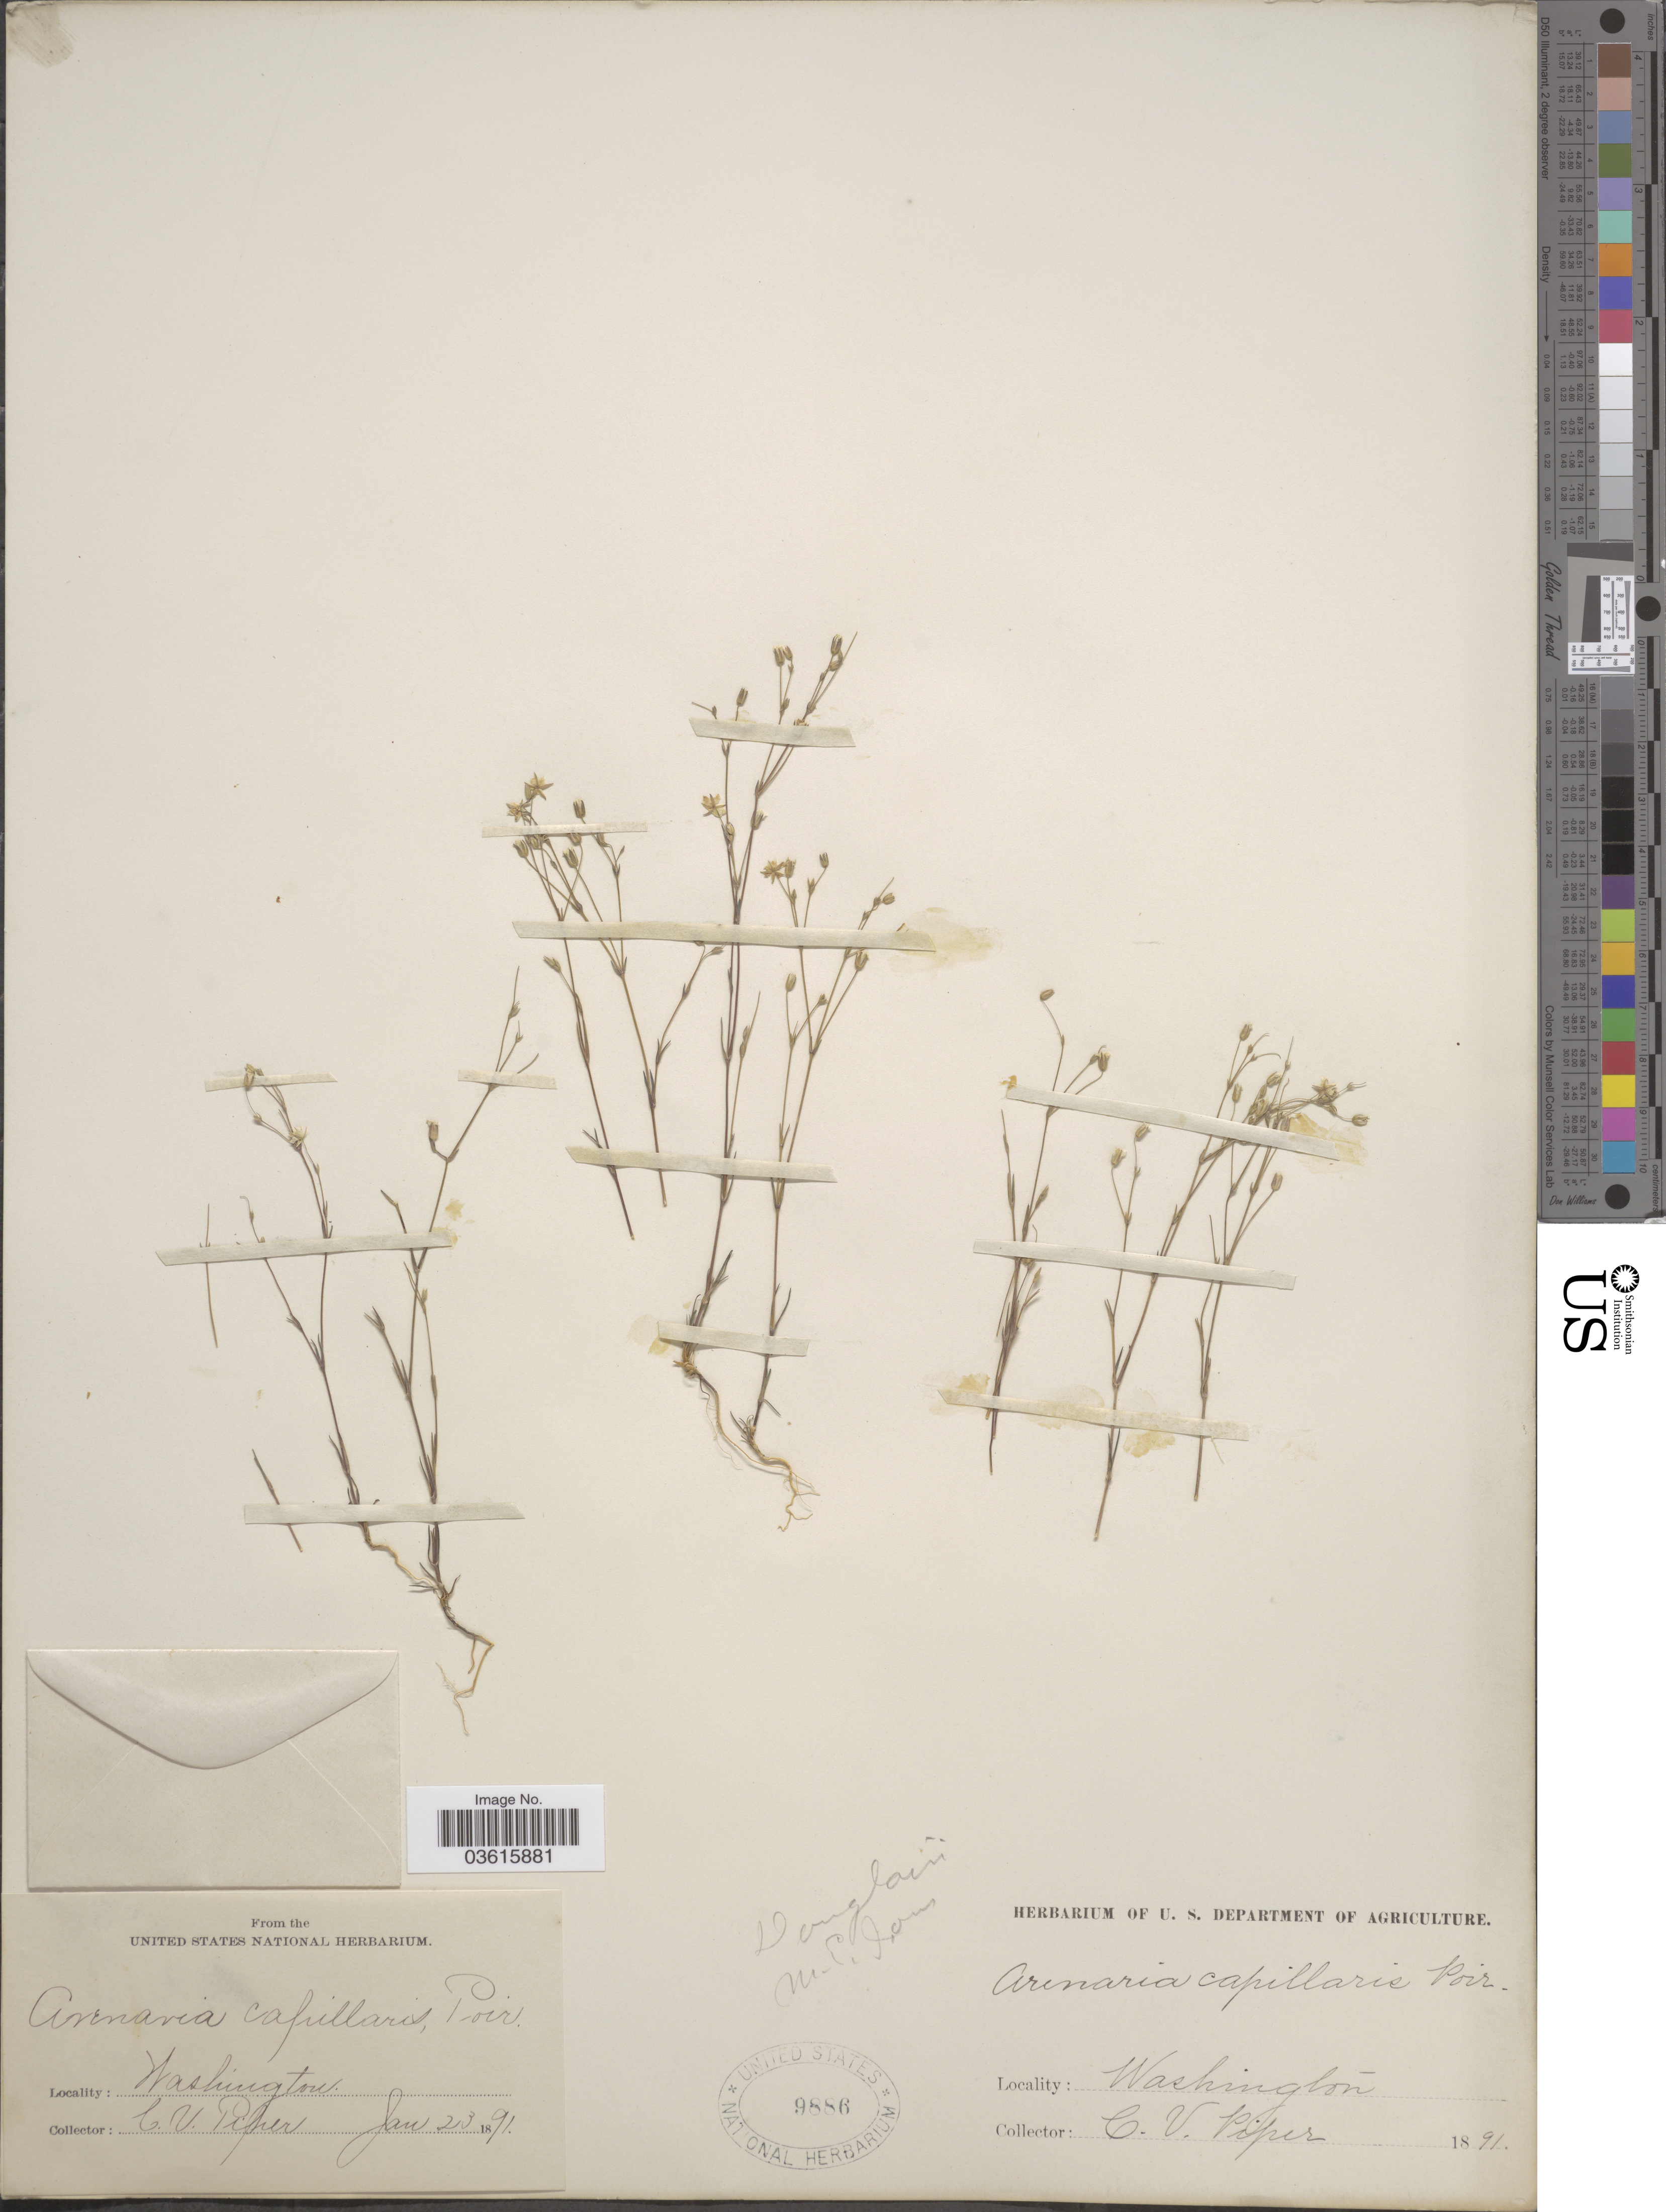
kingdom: Plantae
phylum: Tracheophyta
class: Magnoliopsida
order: Caryophyllales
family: Caryophyllaceae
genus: Minuartia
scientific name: Minuartia douglasii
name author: Mattf.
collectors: C. V. Piper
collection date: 1891-01-23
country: United States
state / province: Washington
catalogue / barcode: US 9886